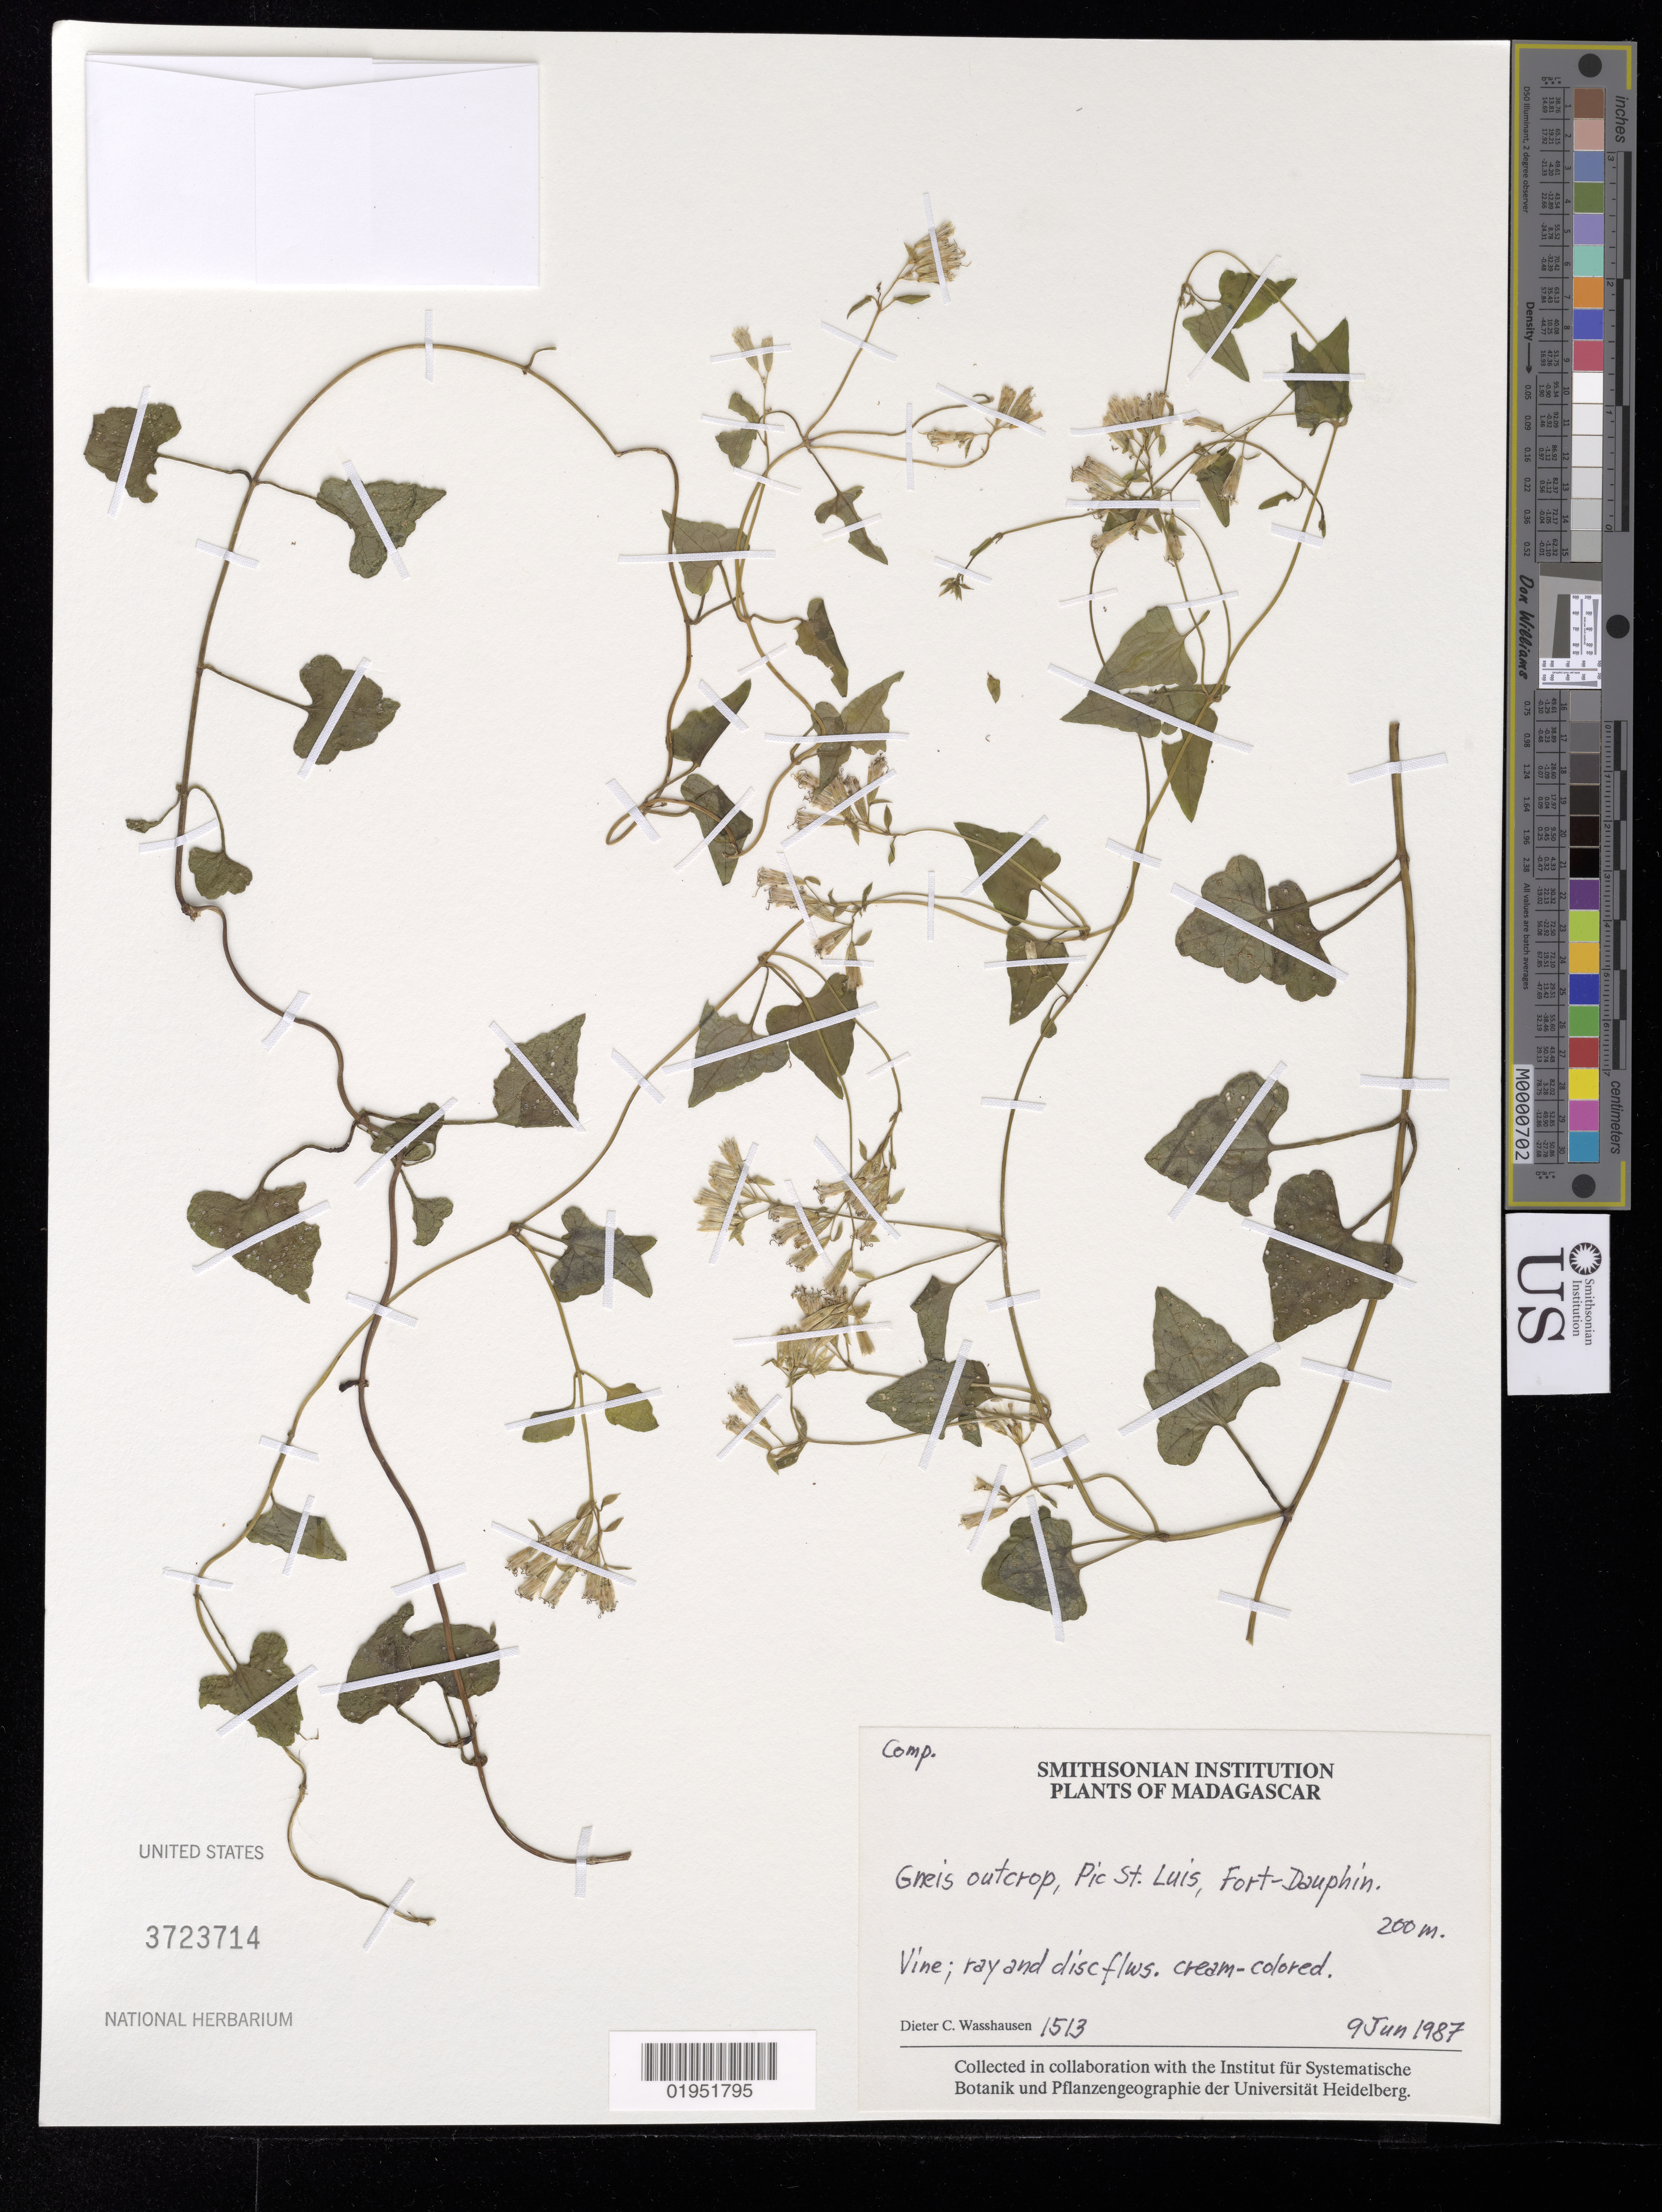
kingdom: Plantae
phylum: Tracheophyta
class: Magnoliopsida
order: Asterales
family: Asteraceae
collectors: D. C. Wasshausen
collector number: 1513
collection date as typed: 9 Jun 1987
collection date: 1987-06-09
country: Madagascar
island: Madagascar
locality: Pic St. Luis, Fort Dauphin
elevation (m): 200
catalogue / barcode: US 3723714